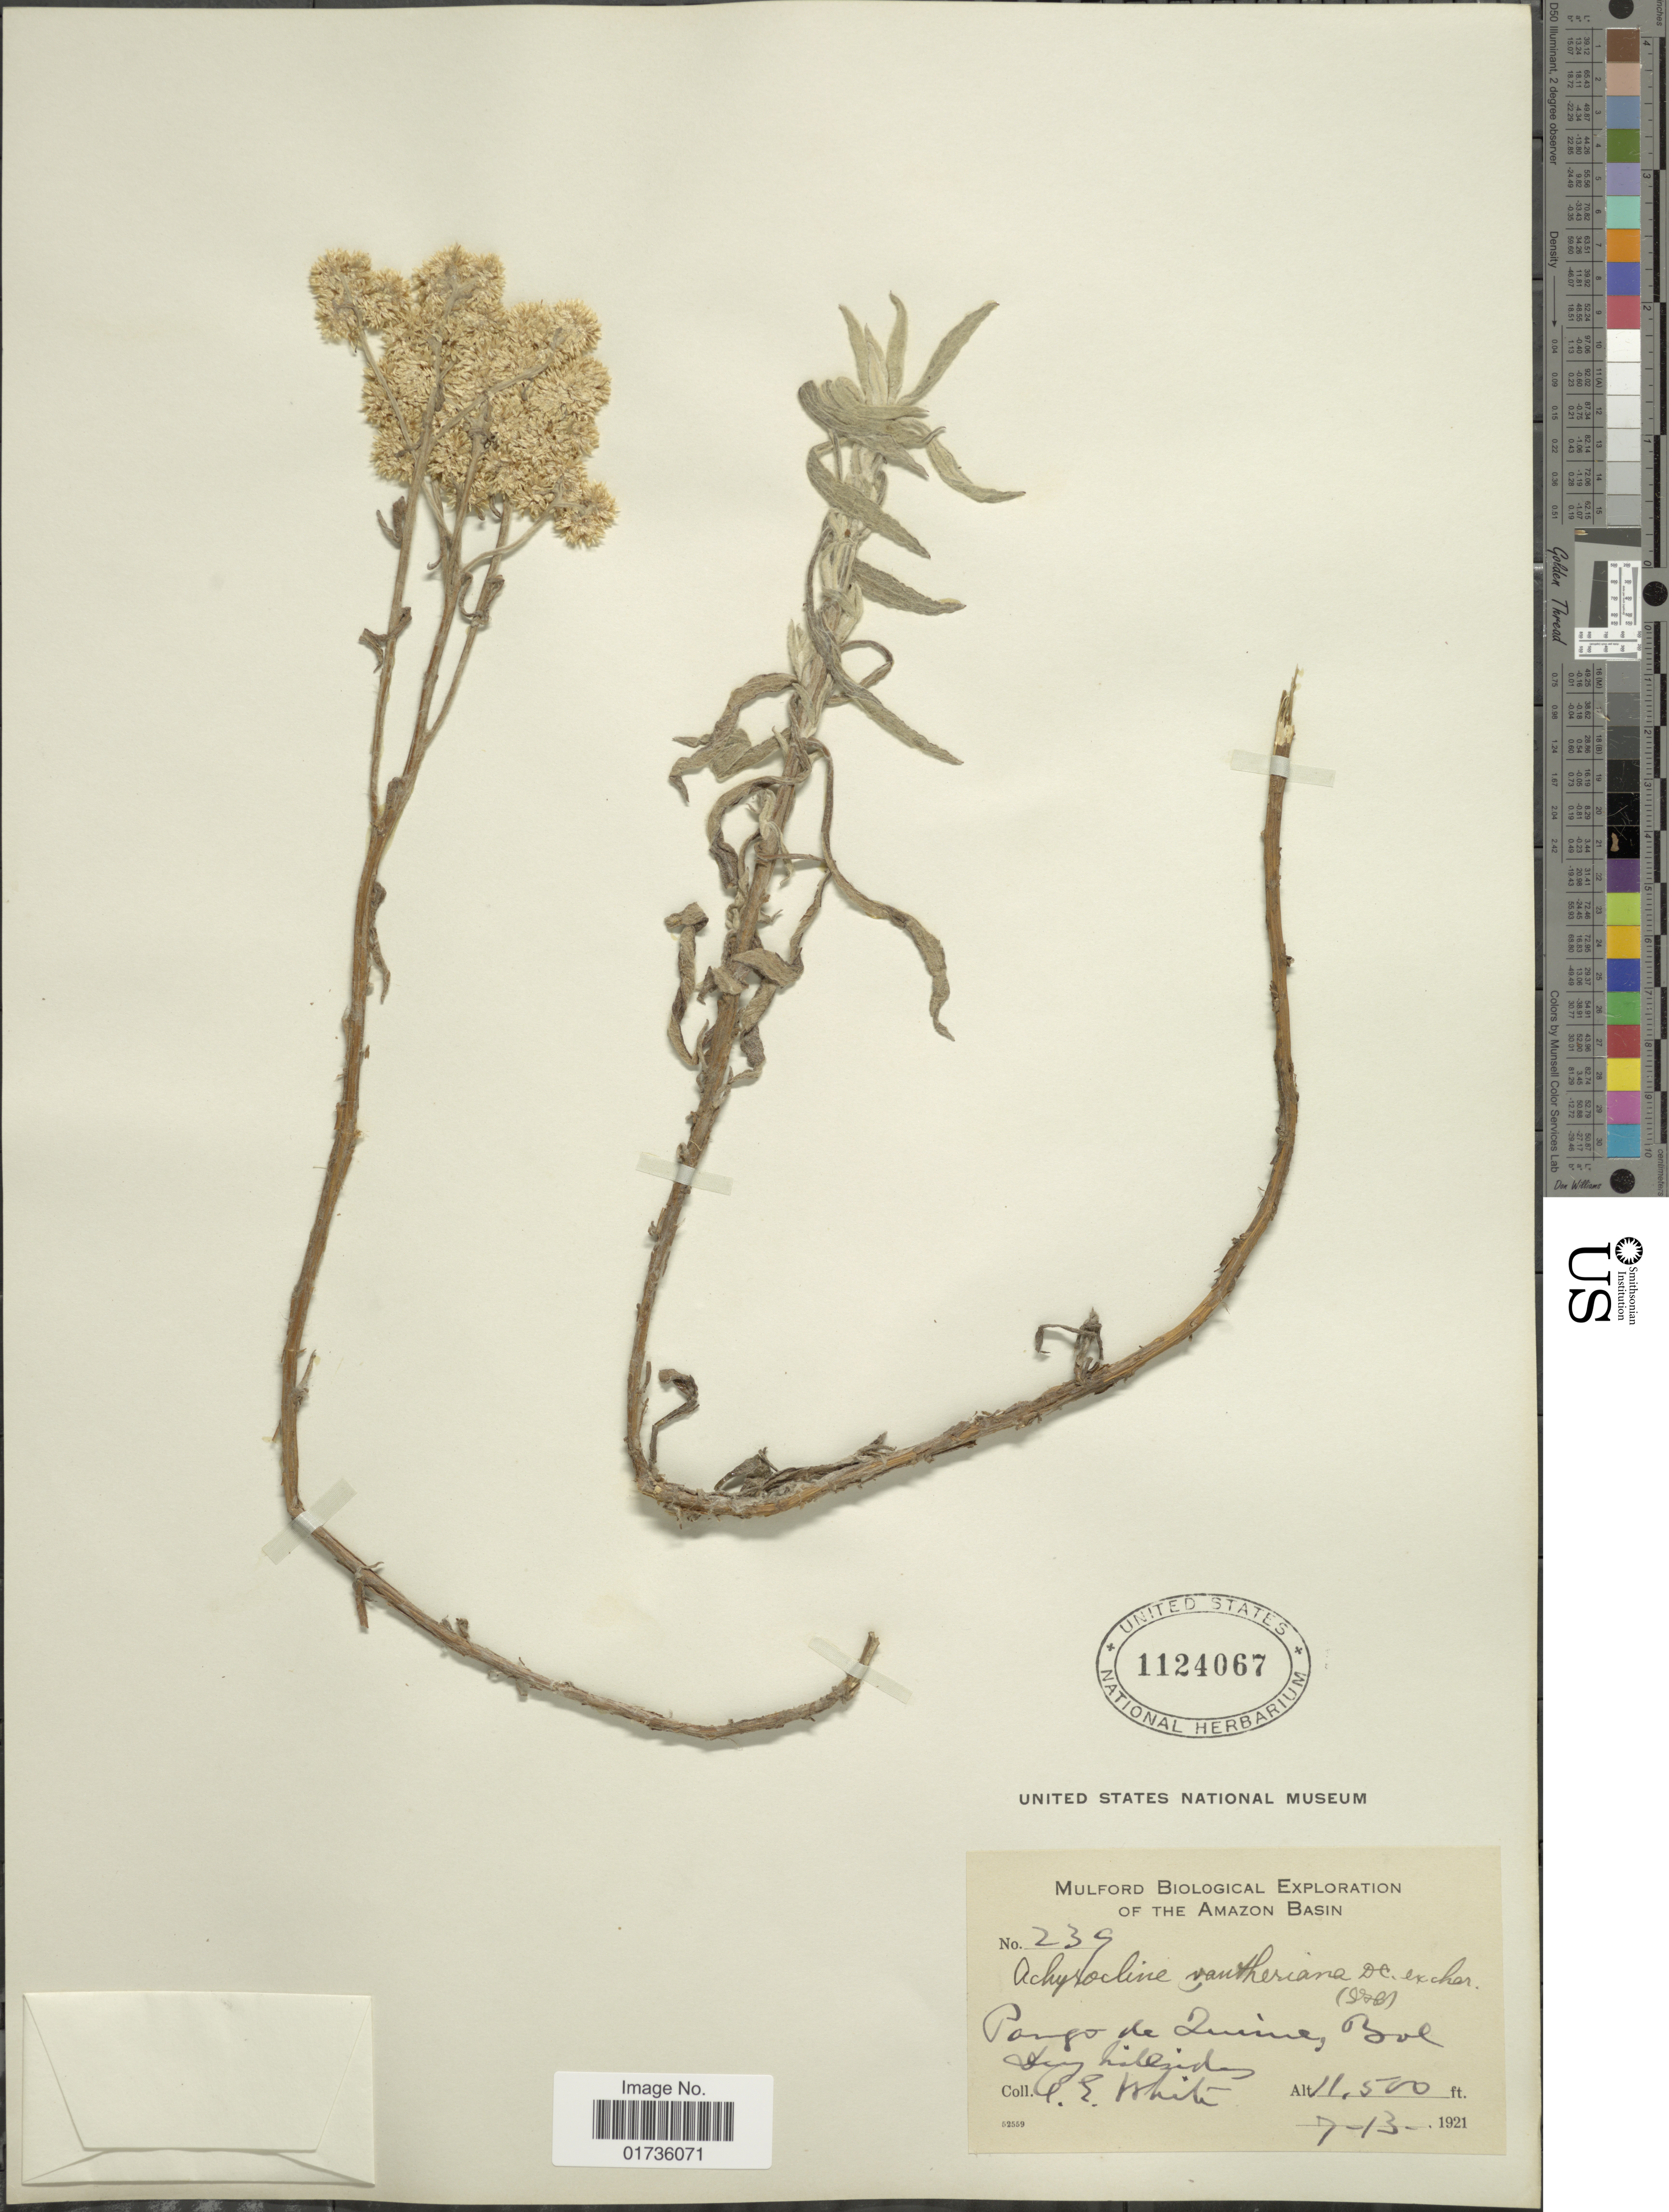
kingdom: Plantae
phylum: Tracheophyta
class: Magnoliopsida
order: Asterales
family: Asteraceae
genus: Achyrocline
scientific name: Achyrocline vauthieriana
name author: DC.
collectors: O. E. White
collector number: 239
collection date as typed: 7-13-1921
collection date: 1921-07-13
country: Bolivia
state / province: La Paz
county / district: Inquisivi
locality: Pongo de Quime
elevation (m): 3505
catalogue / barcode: US 1124067